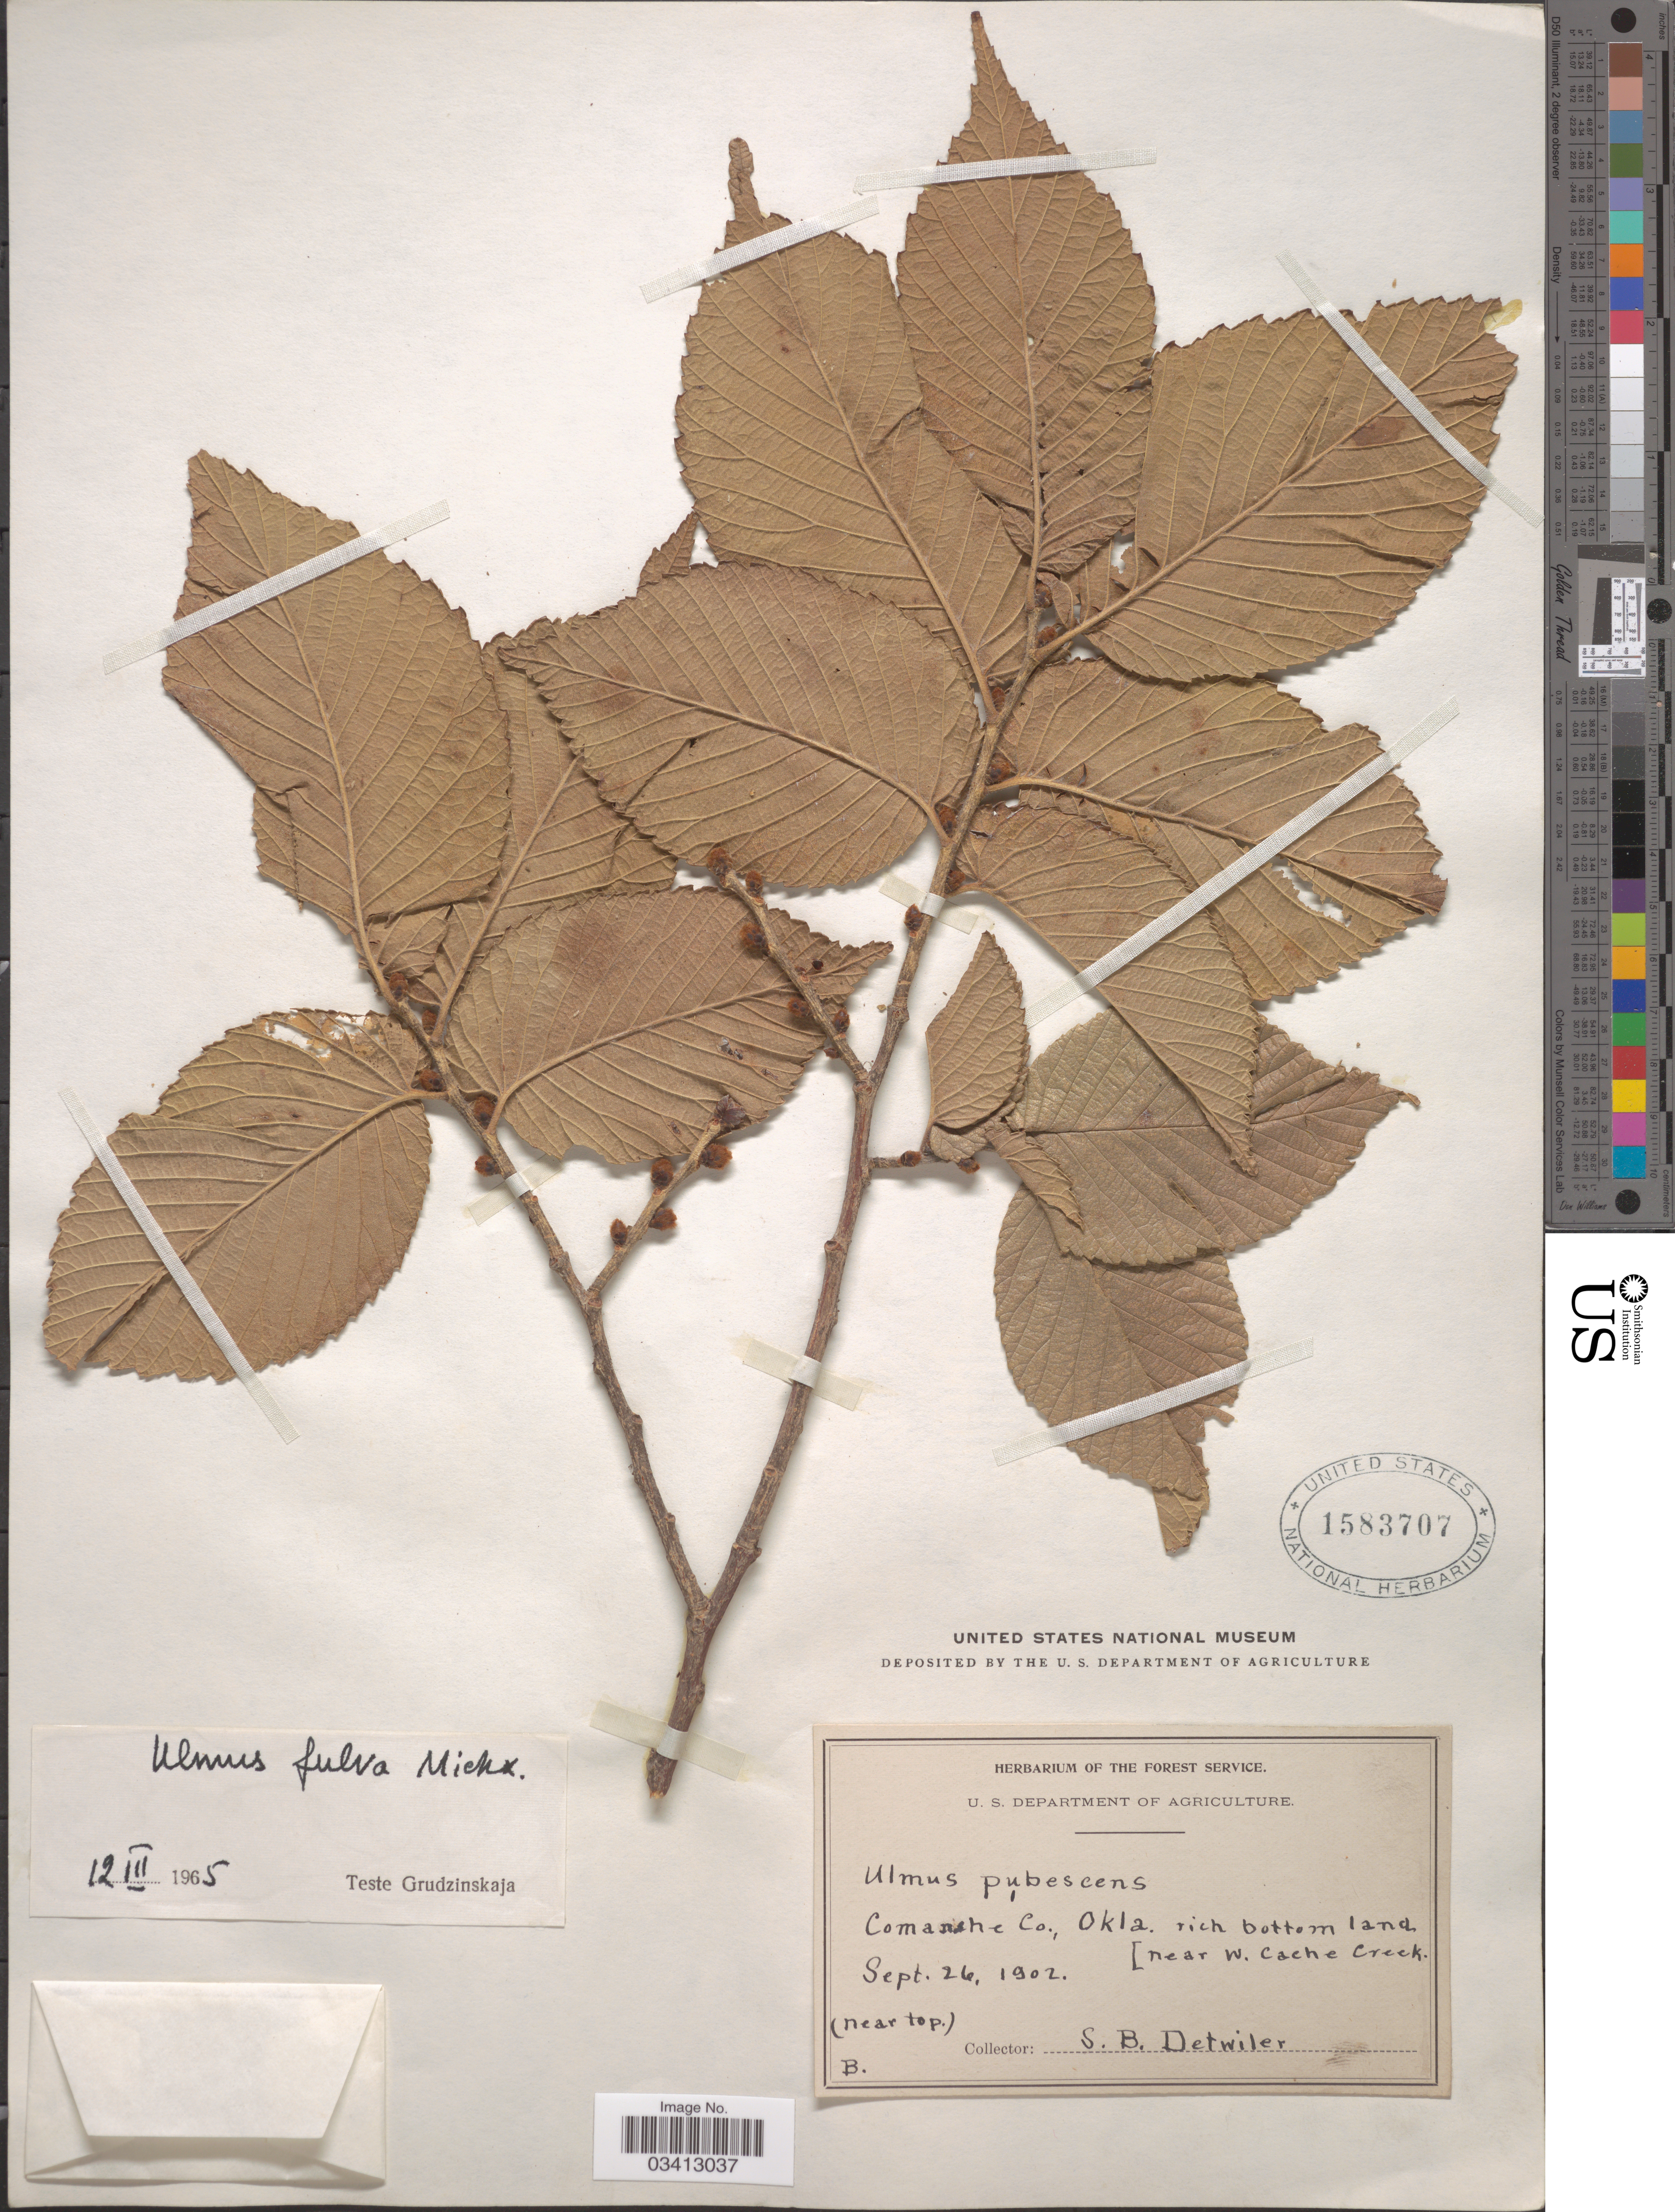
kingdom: Plantae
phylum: Tracheophyta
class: Magnoliopsida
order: Rosales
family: Ulmaceae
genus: Ulmus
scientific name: Ulmus rubra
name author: Muhl.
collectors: S. Detwiler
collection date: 1902-09-26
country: United States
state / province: Oklahoma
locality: Comanche Co., rich bottomland (near W. Cache Creek near top).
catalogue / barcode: US 1583707